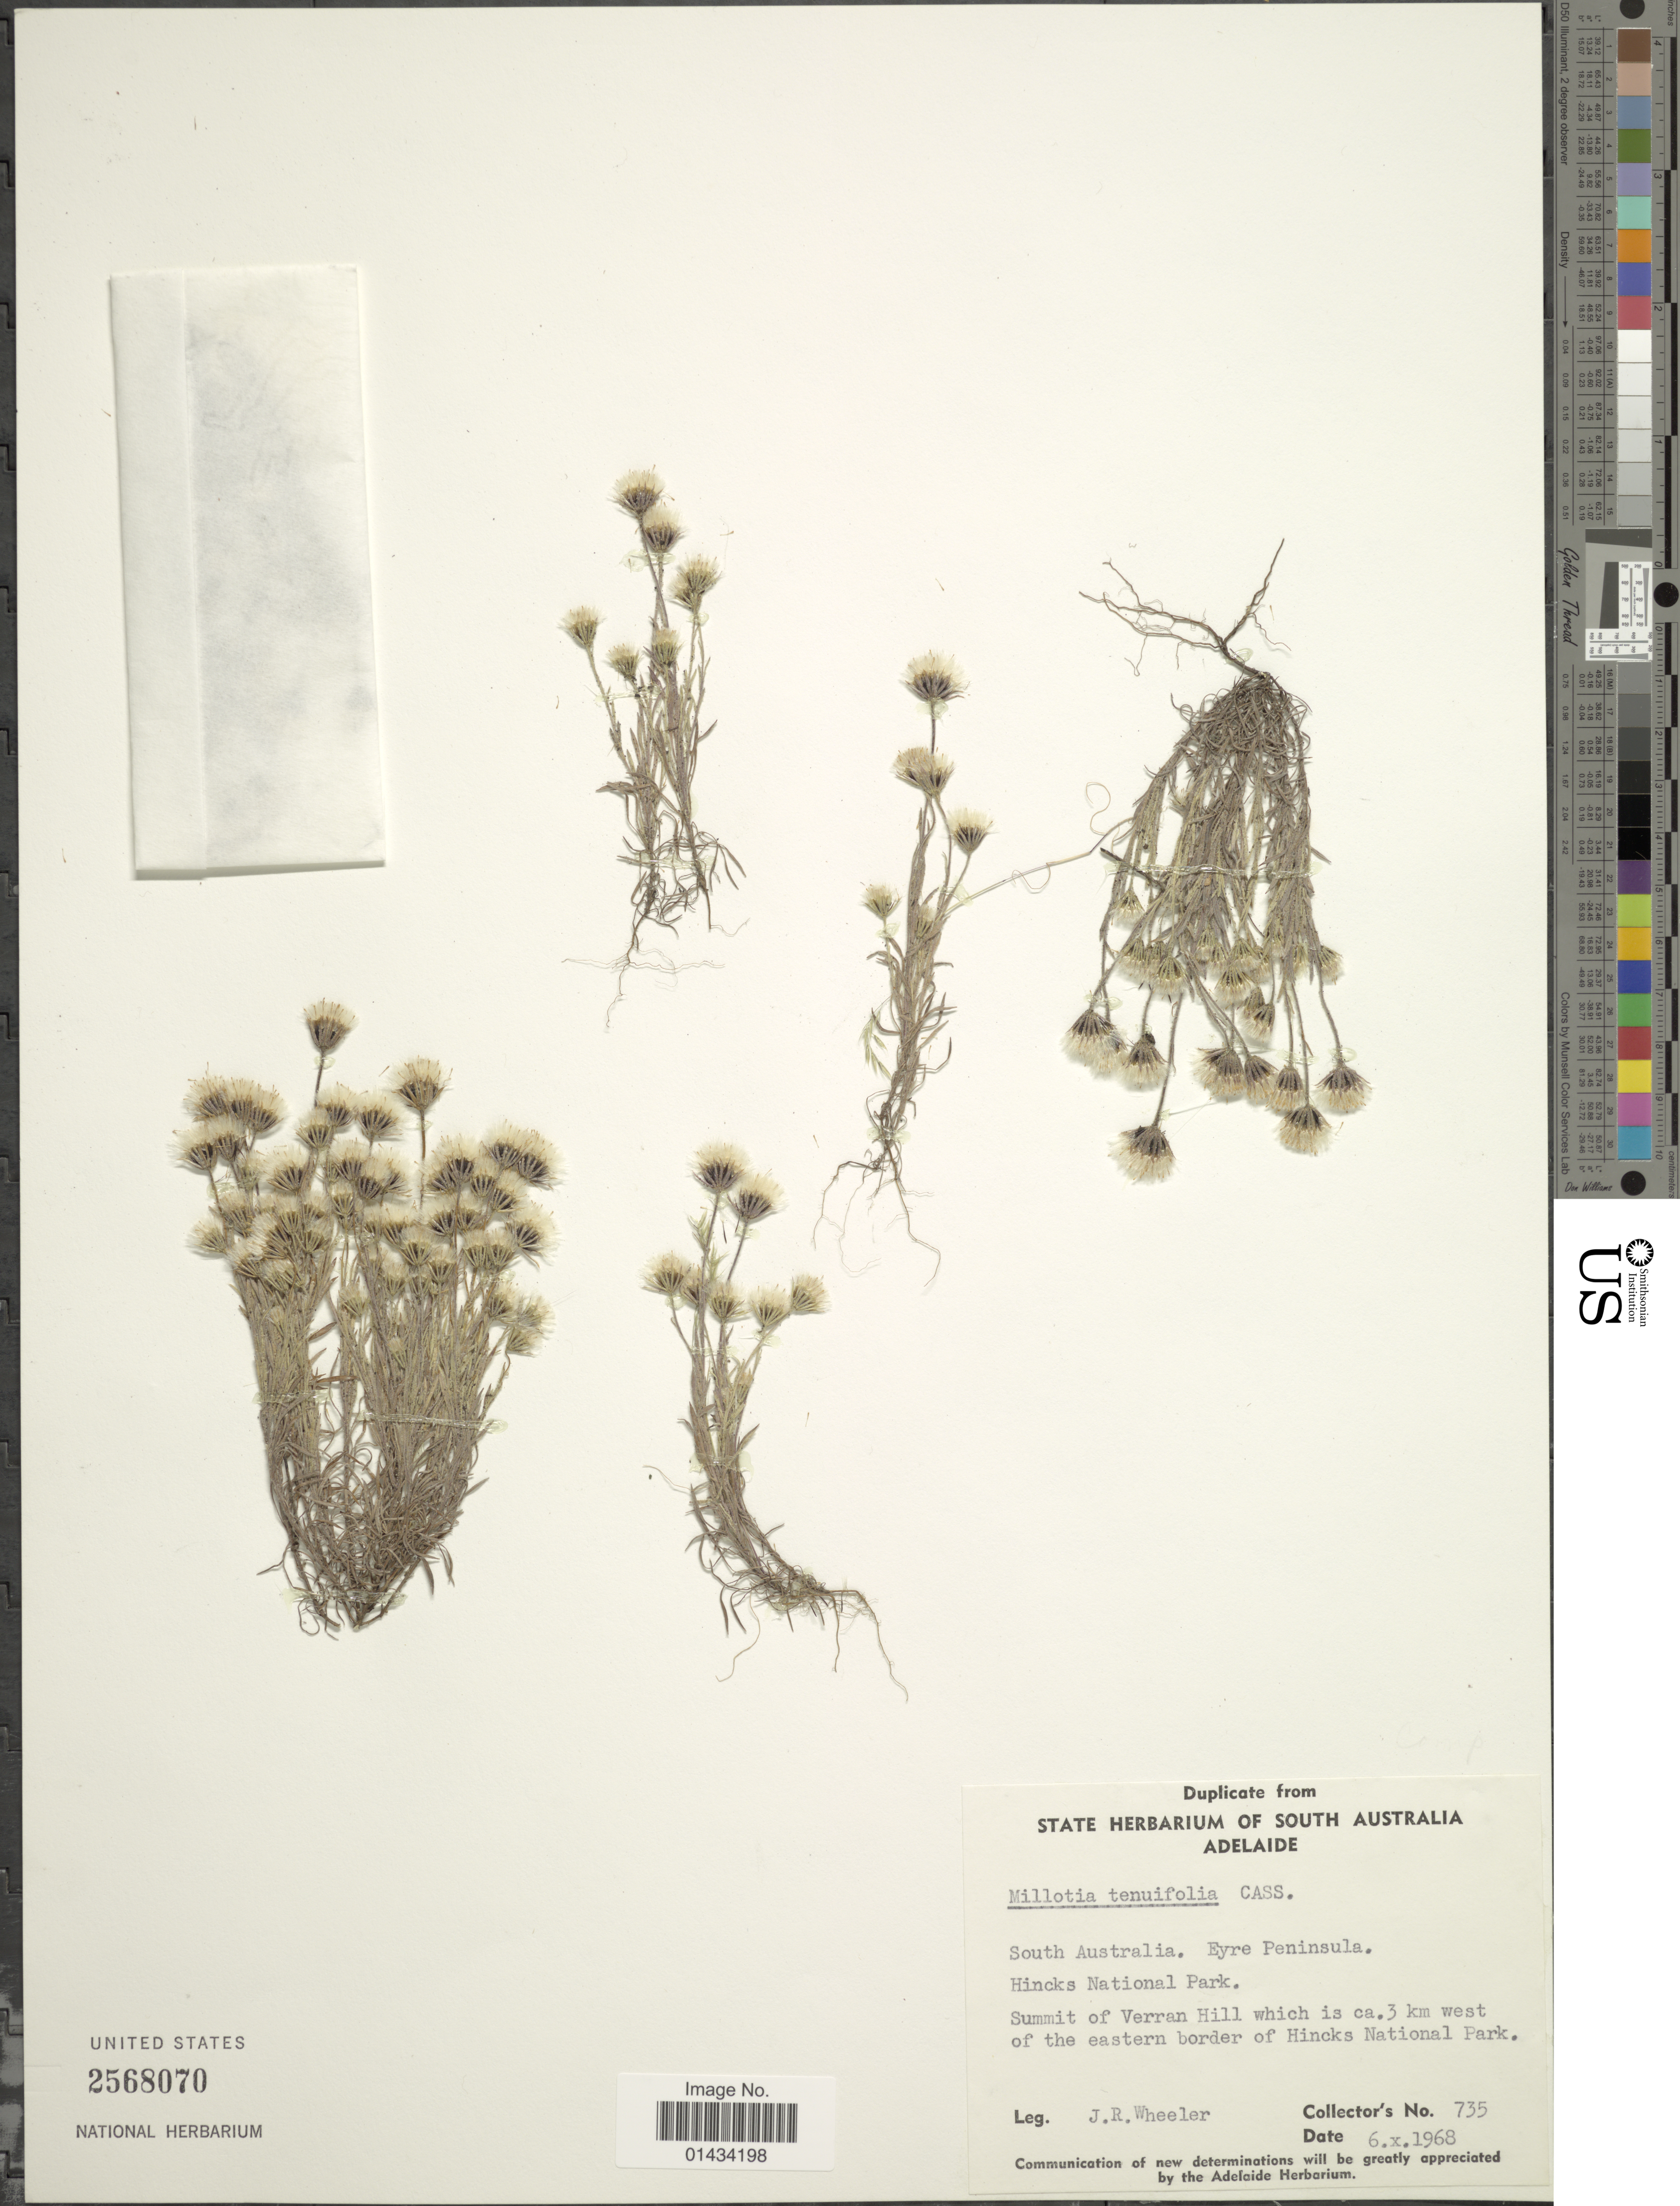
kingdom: Plantae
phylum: Tracheophyta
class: Magnoliopsida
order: Asterales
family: Asteraceae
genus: Millotia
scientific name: Millotia tenuifolia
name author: Cass.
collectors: J. Wheeler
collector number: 735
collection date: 1968-10-06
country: Australia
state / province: South Australia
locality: Eyre Peninsula, Hincks National Park, summit of Verran Hill which is ca. 3 km west of the eastern border of Hincks National Park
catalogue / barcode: US 2568070